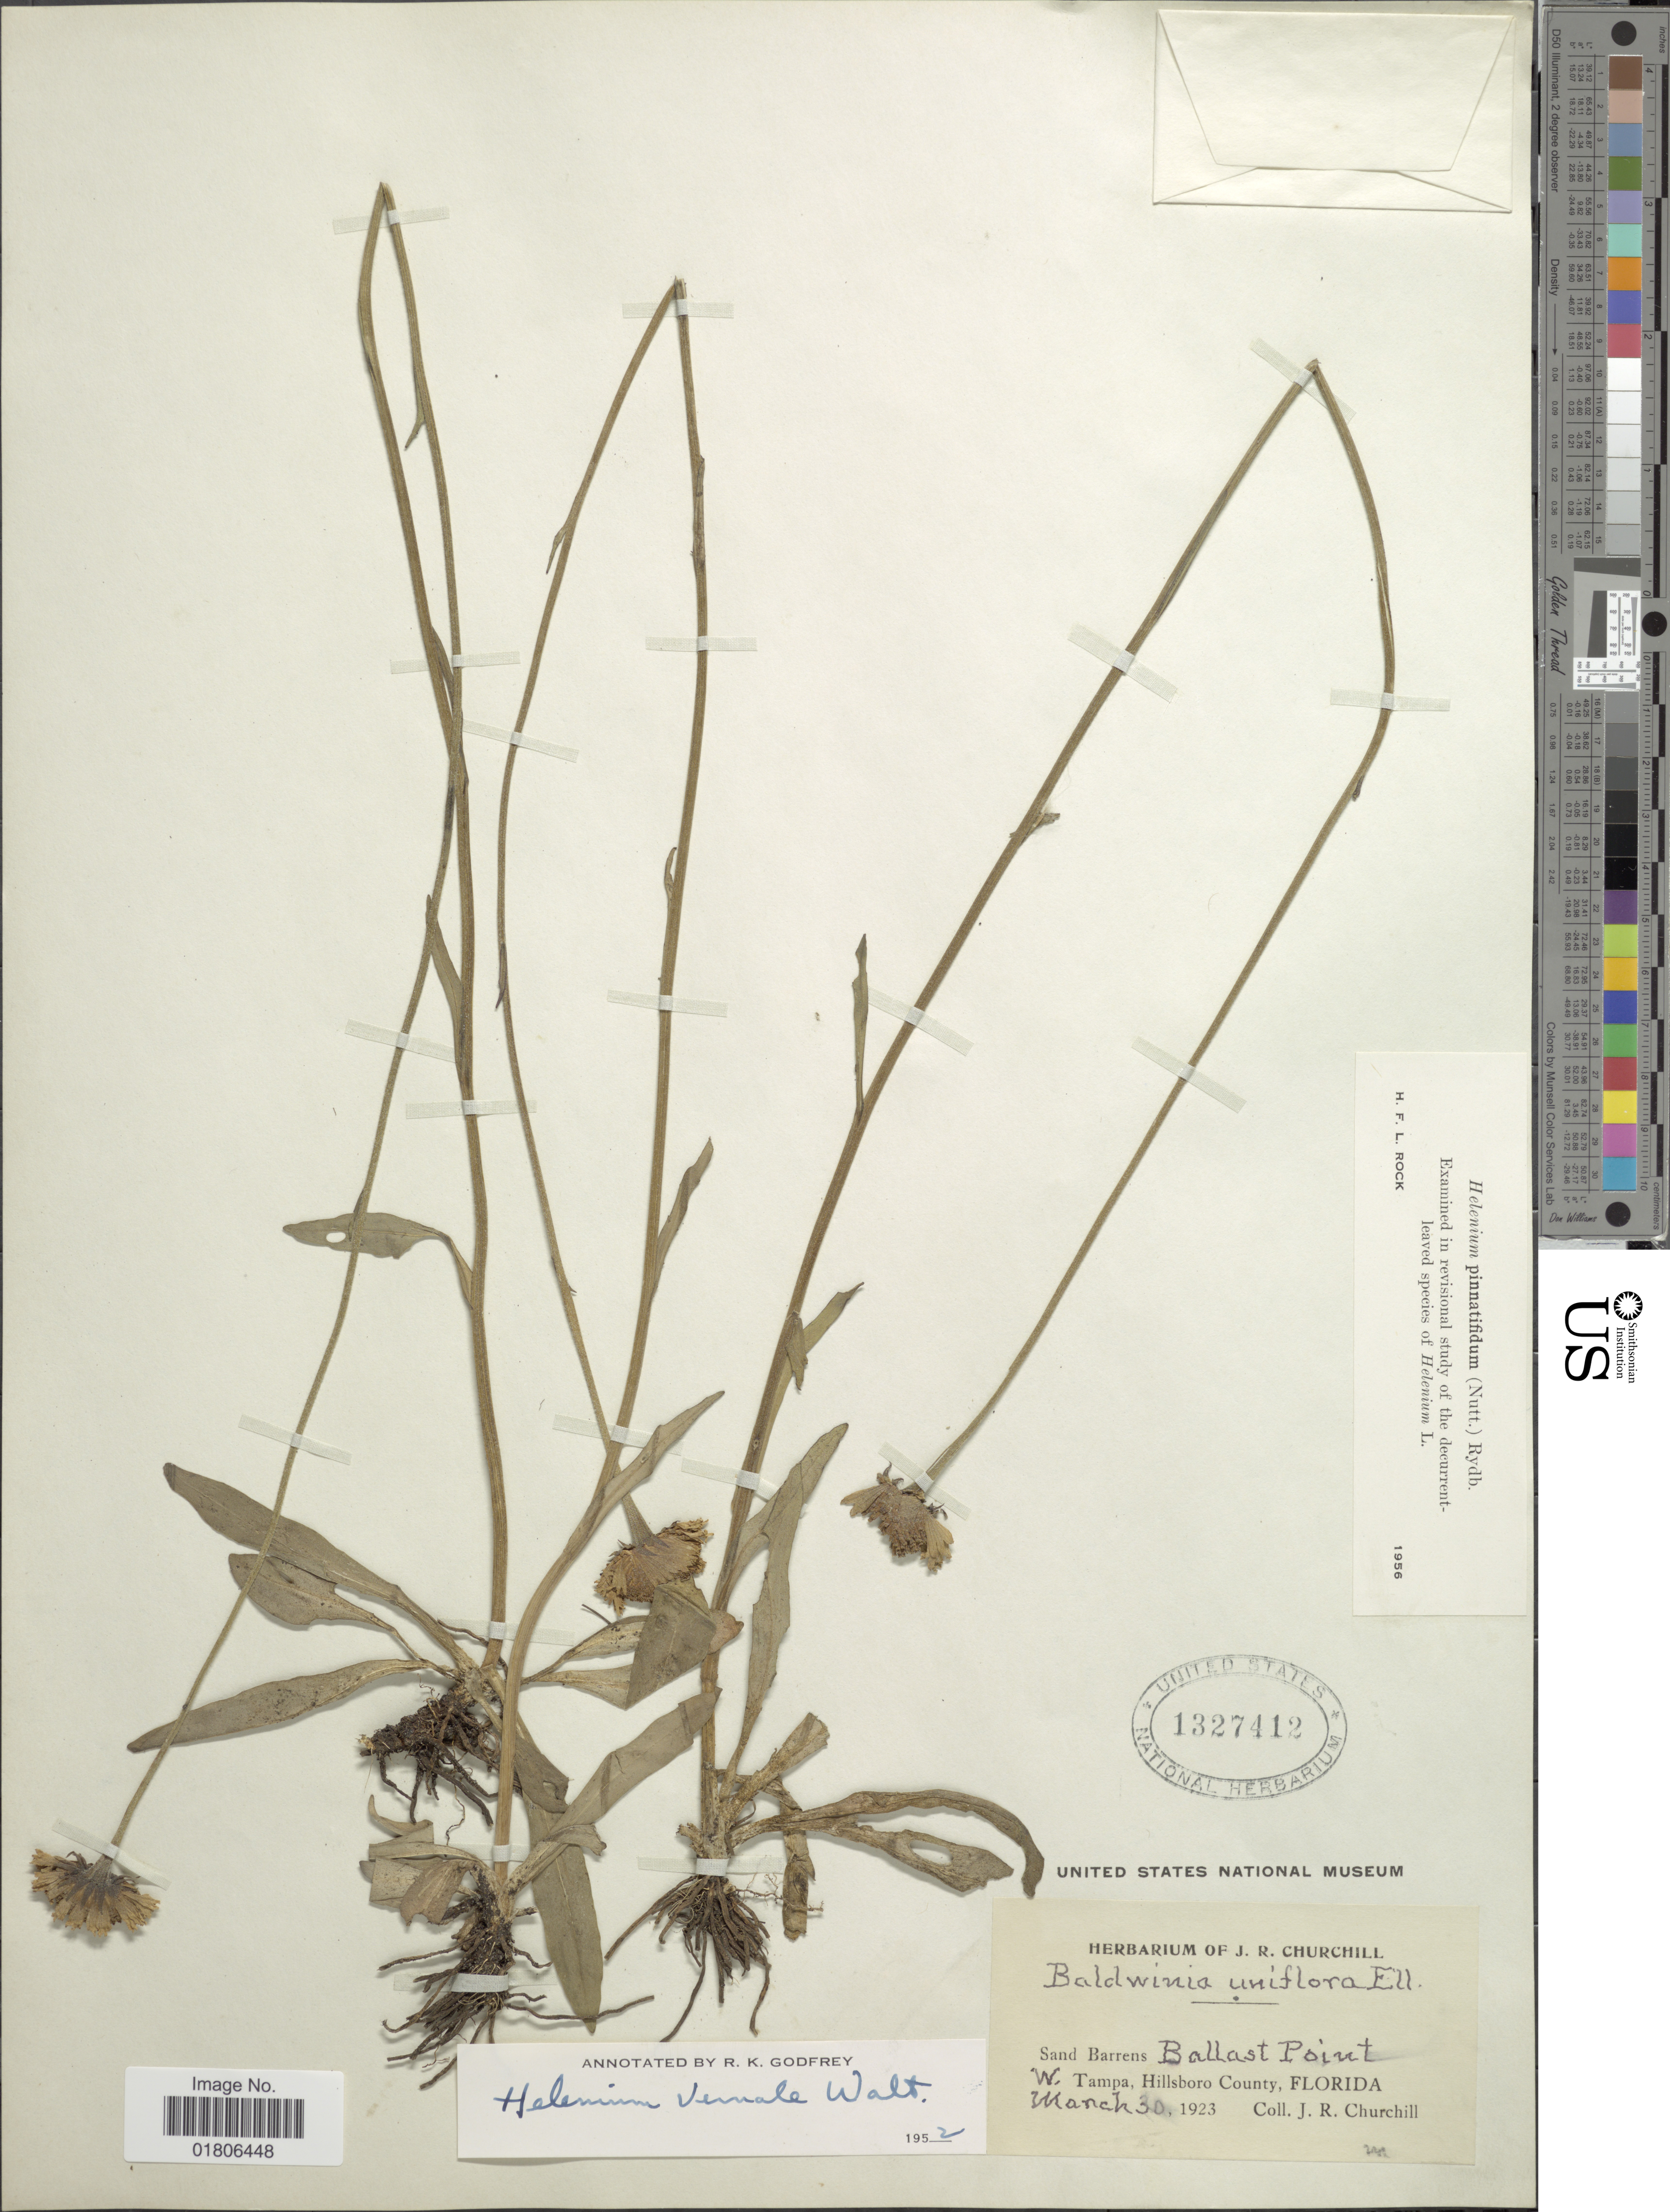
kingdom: Plantae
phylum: Tracheophyta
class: Magnoliopsida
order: Asterales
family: Asteraceae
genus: Helenium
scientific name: Helenium pinnatifidum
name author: (Schwein. ex Nutt.) Rydb.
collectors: J. Churchill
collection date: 1923-03-30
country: United States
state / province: Florida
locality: Sand Barrens, Ballast Point W. Tampa, Hillsboro County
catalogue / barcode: US 1327412